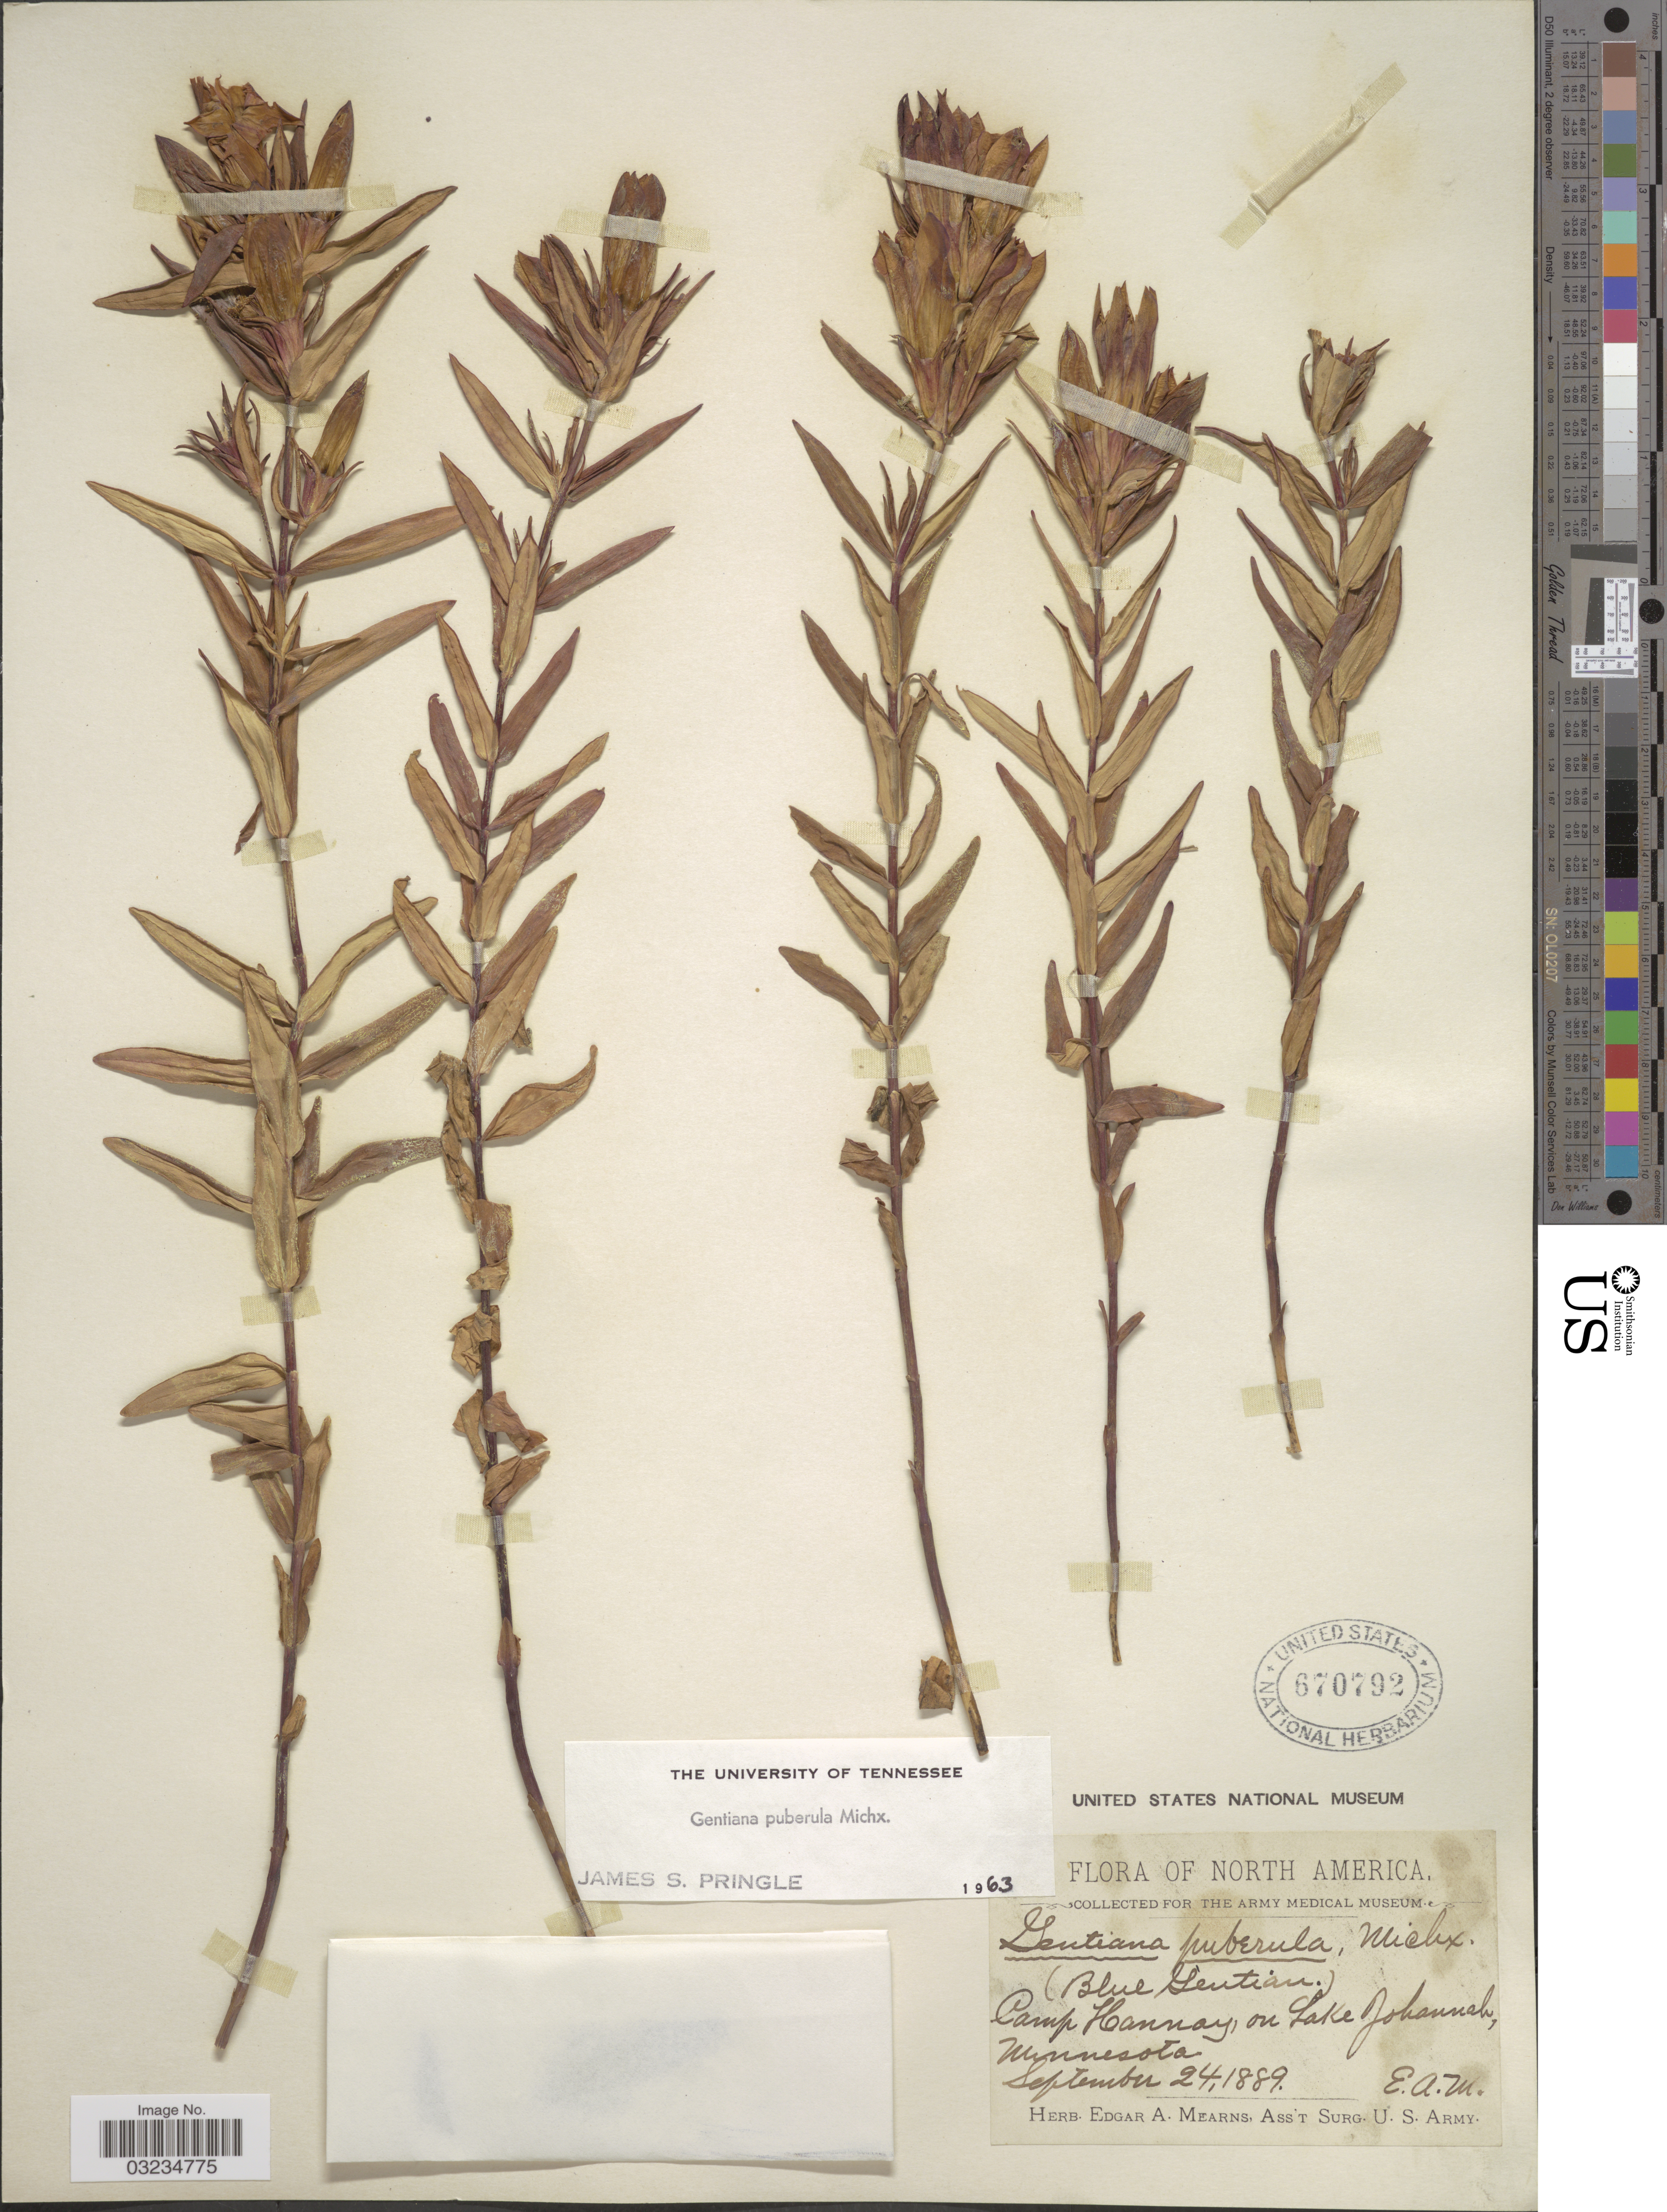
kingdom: Plantae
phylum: Tracheophyta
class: Magnoliopsida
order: Gentianales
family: Gentianaceae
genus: Gentiana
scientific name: Gentiana puberula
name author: Michx.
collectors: E. A. Mearns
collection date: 1889-09-24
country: United States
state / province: Minnesota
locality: Camp Hannay, on Lake Johannah.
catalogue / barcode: US 670792